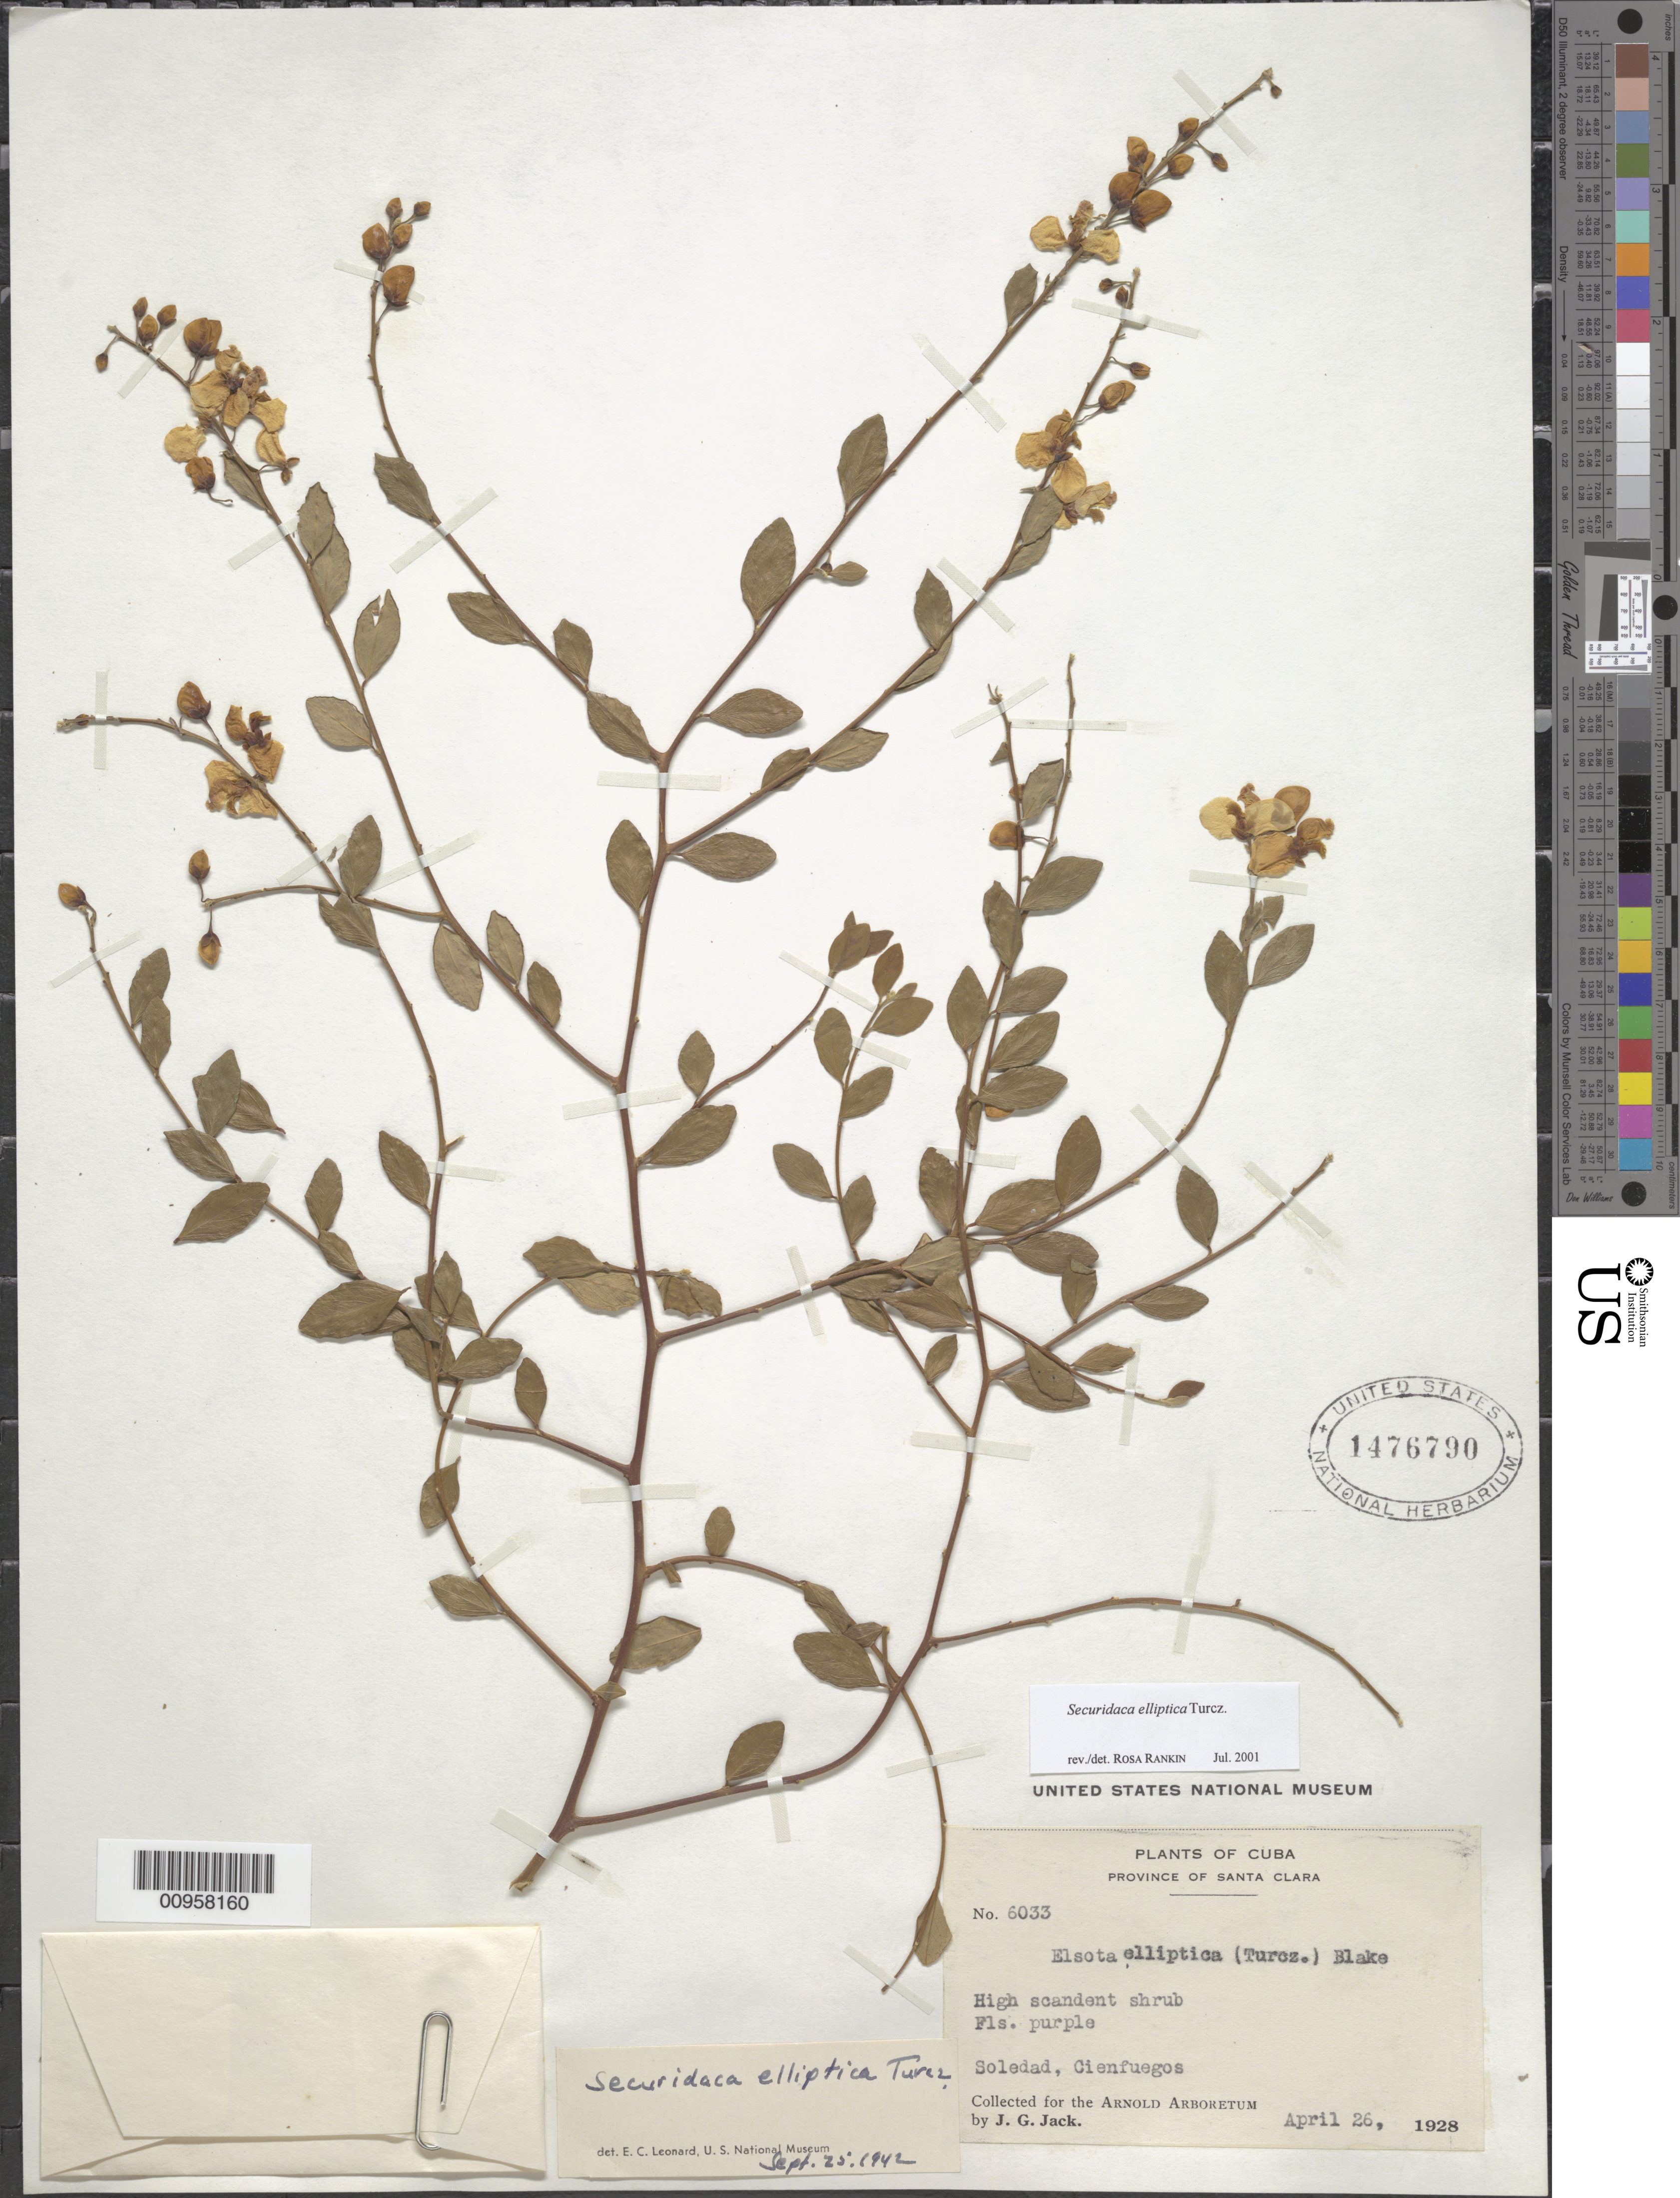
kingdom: Plantae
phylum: Tracheophyta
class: Magnoliopsida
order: Fabales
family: Polygalaceae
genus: Securidaca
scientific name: Securidaca elliptica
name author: Turcz.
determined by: Rankin Rodriguez, Rosa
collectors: J. G. Jack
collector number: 6033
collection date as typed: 26 Apr 1928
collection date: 1928-04-26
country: Cuba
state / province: Cienfuegos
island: Cuba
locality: Soledad, Cienfuegos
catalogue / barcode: US 1476790